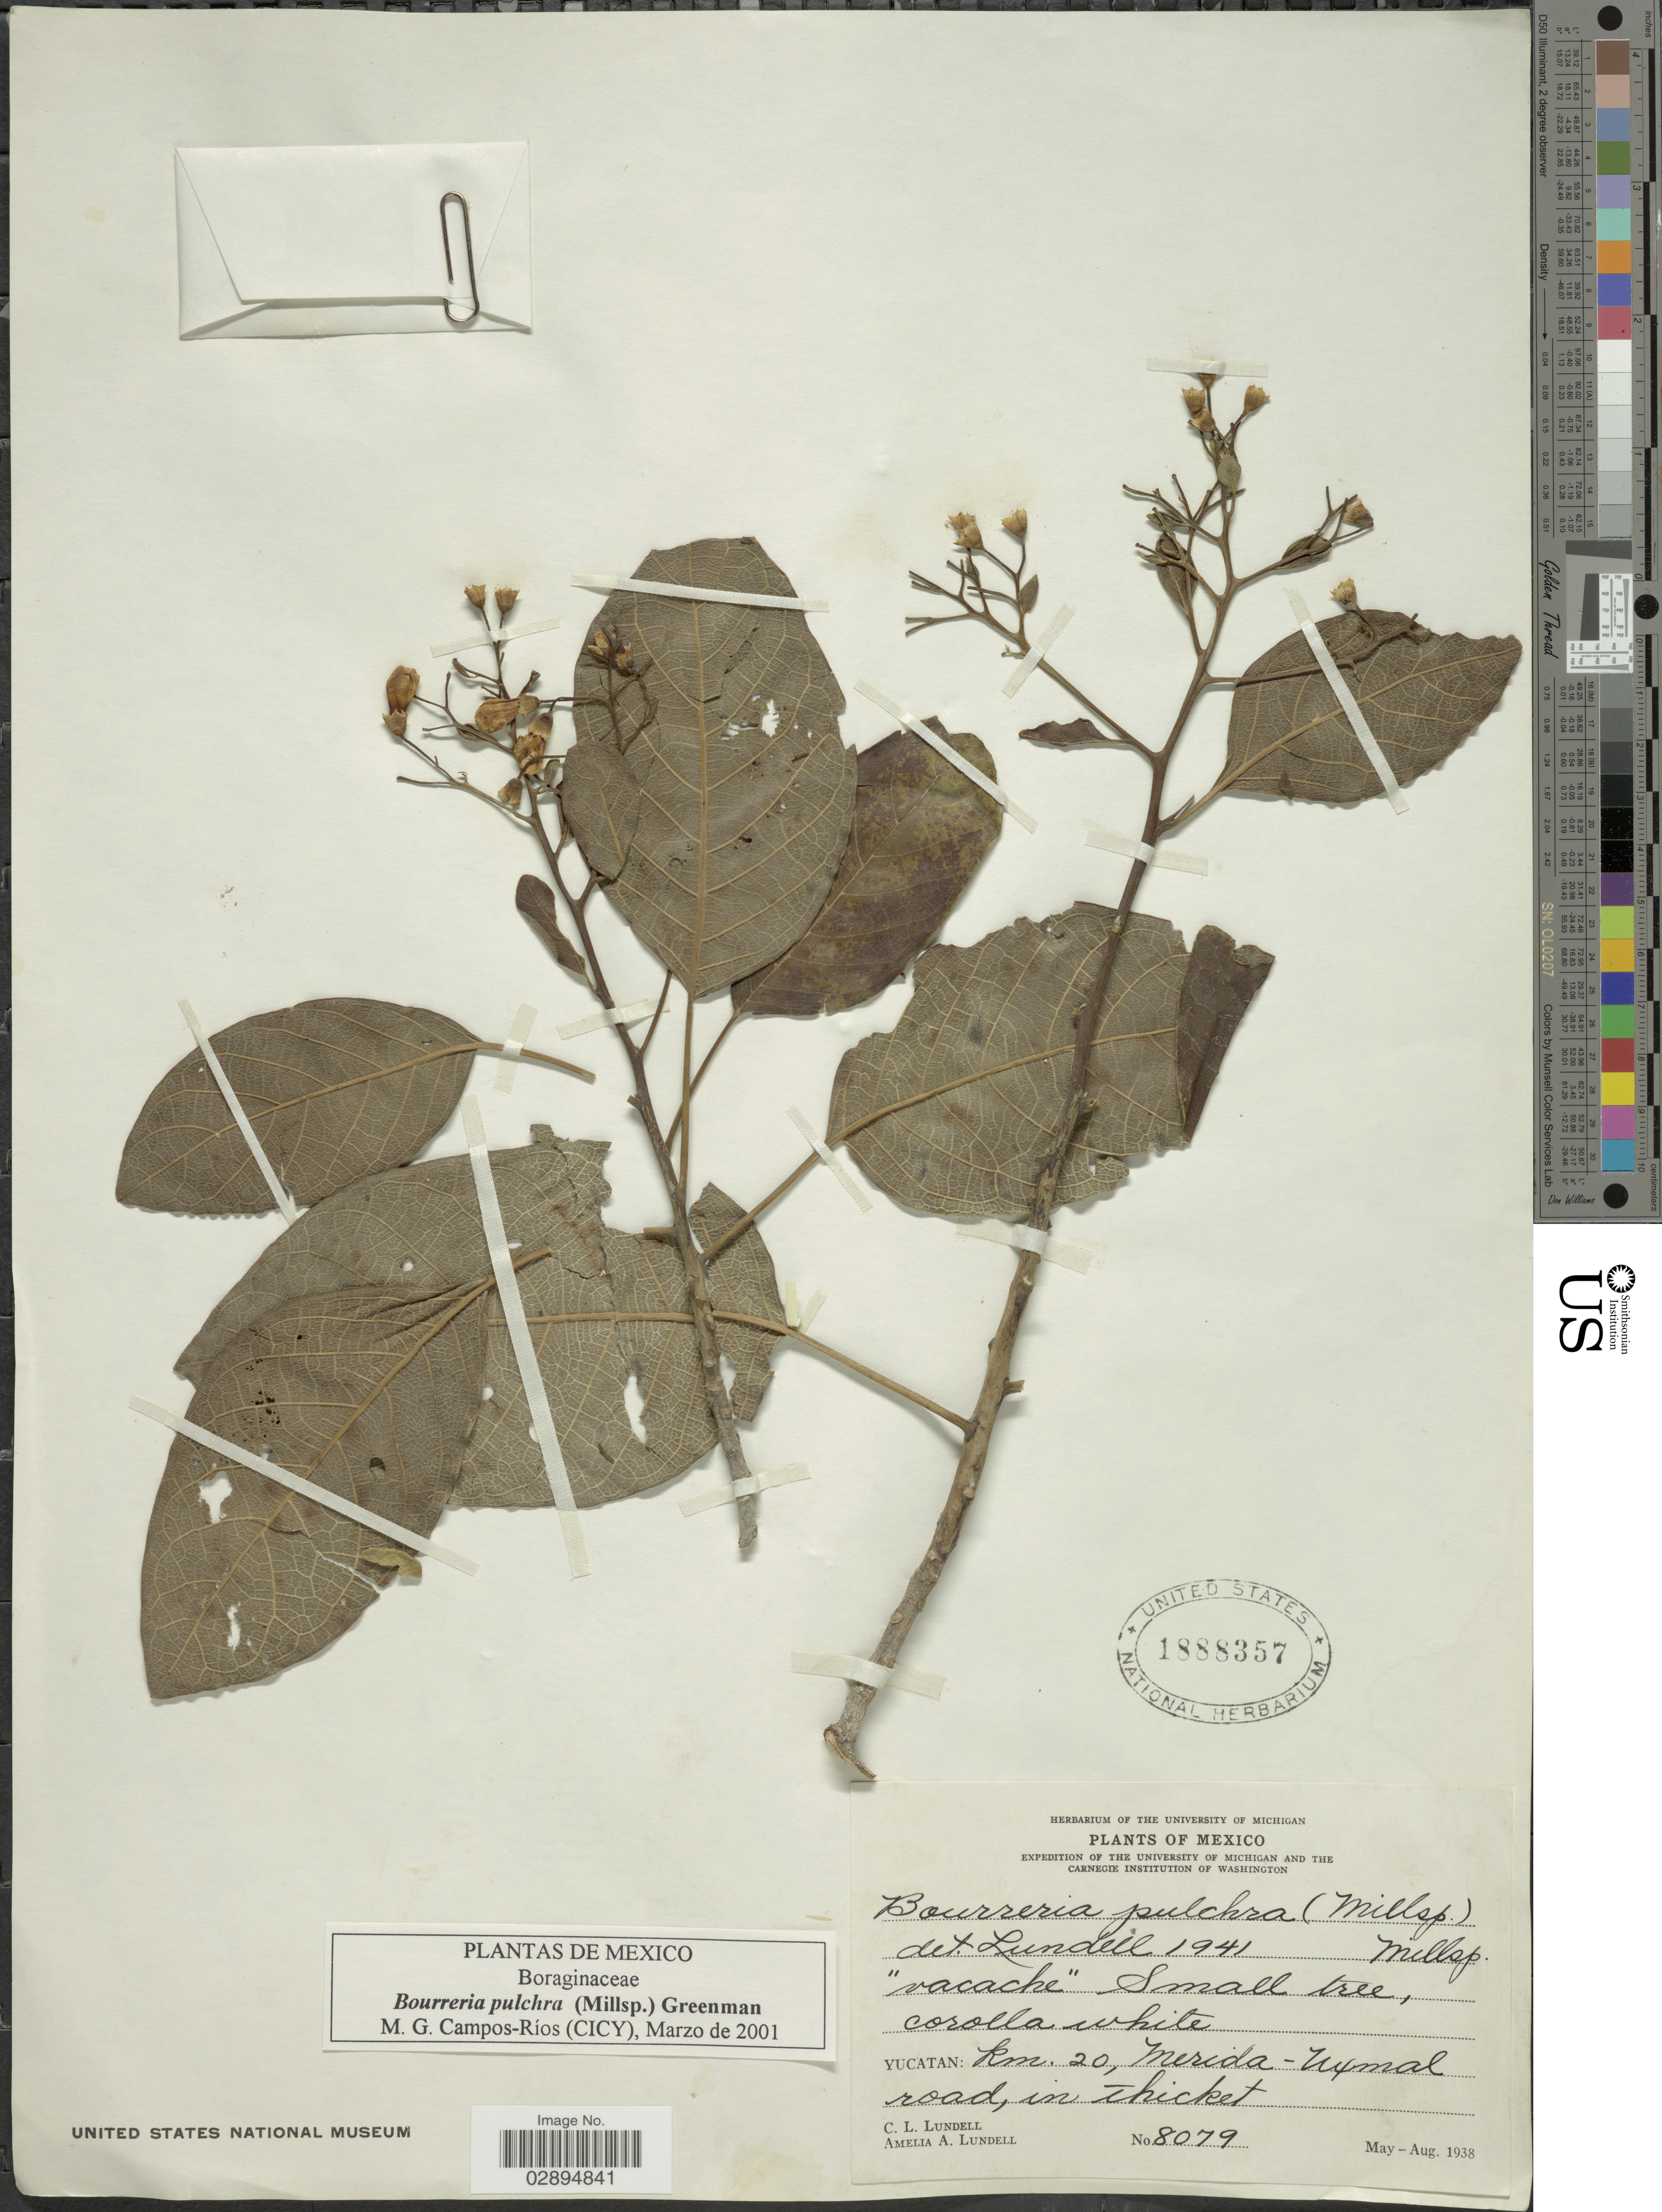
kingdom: Plantae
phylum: Tracheophyta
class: Magnoliopsida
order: Boraginales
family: Ehretiaceae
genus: Bourreria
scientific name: Bourreria pulchra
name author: (Millsp.) Millsp.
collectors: C. L. Lundell & A. A. Lundell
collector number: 8079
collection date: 1938-05/1938-08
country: Mexico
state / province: Yucatán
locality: Km 20, Merida-Uxmal road, in thicket.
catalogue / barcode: US 1888357